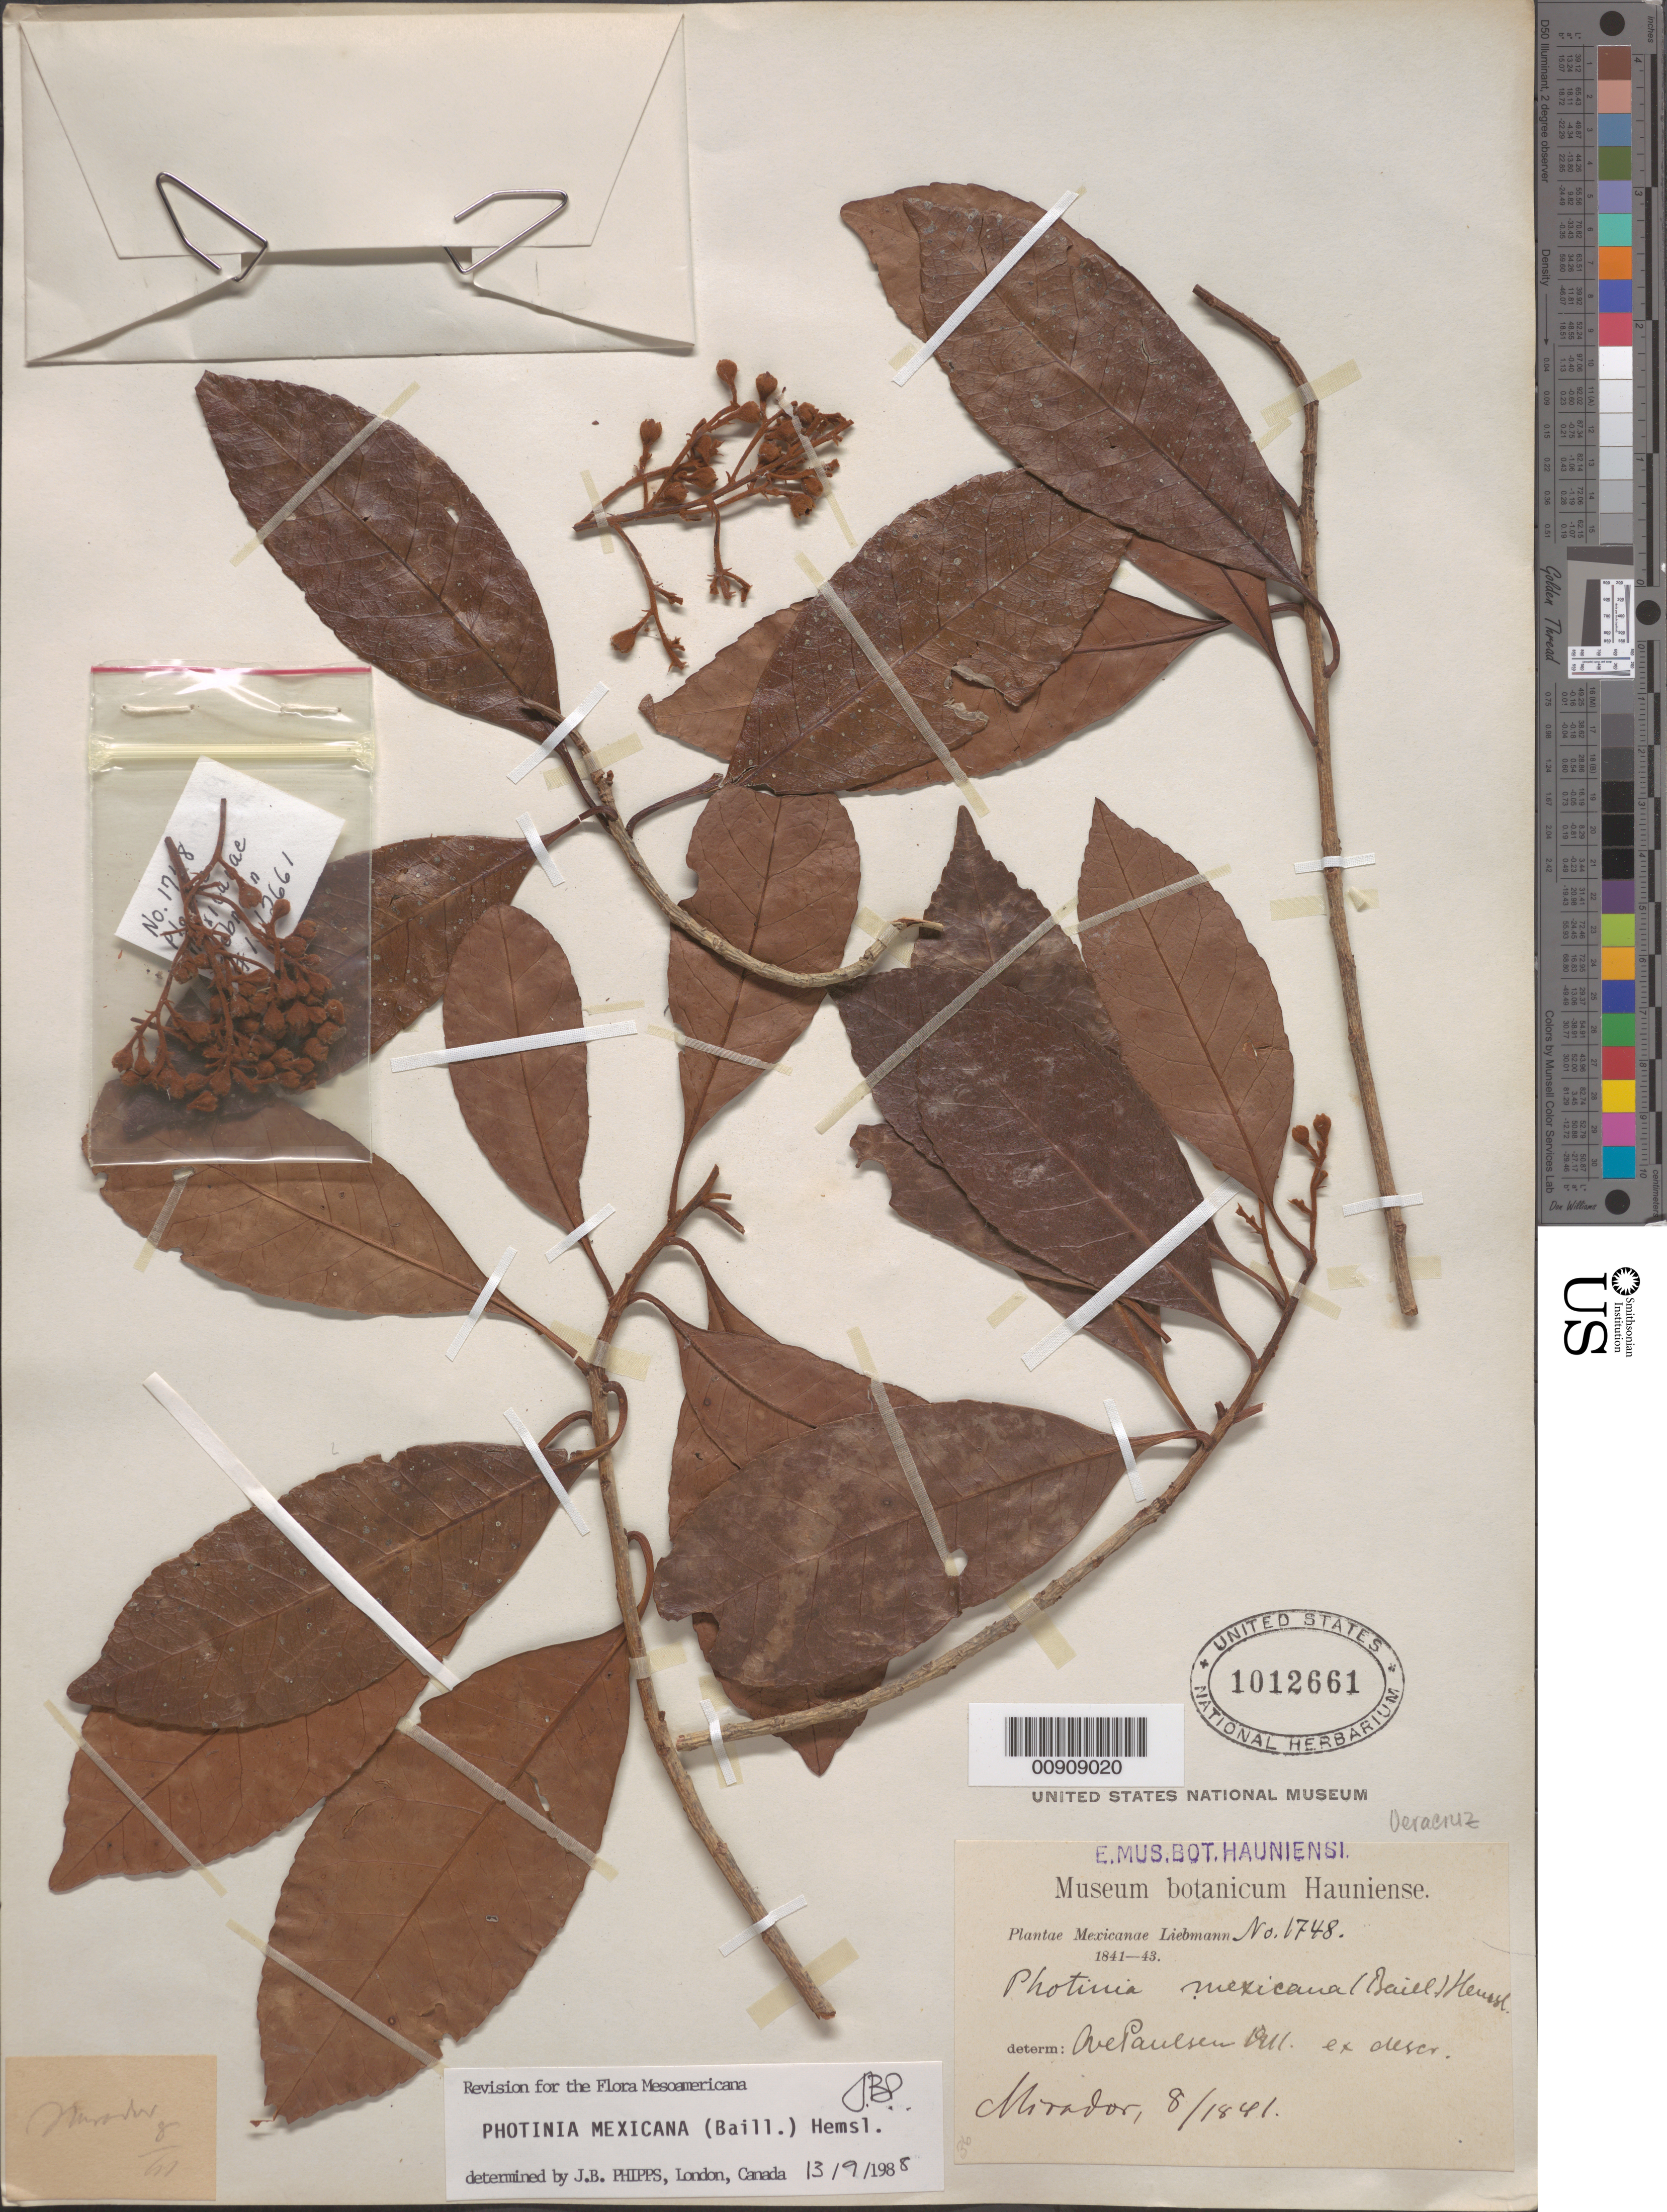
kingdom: Plantae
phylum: Tracheophyta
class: Magnoliopsida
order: Rosales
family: Rosaceae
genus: Phippsiomeles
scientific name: Phippsiomeles mexicana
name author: (Baill.) B.B. Liu & J. Wen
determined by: Strong, Mark T., (BOT), Smithsonian Institution - National Museum of Natural History (UNITED STATES)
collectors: F. M. Liebmann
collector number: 1748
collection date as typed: Aug 1841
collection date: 1841-08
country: Mexico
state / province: Veracruz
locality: Mirador.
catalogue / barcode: US 1012661